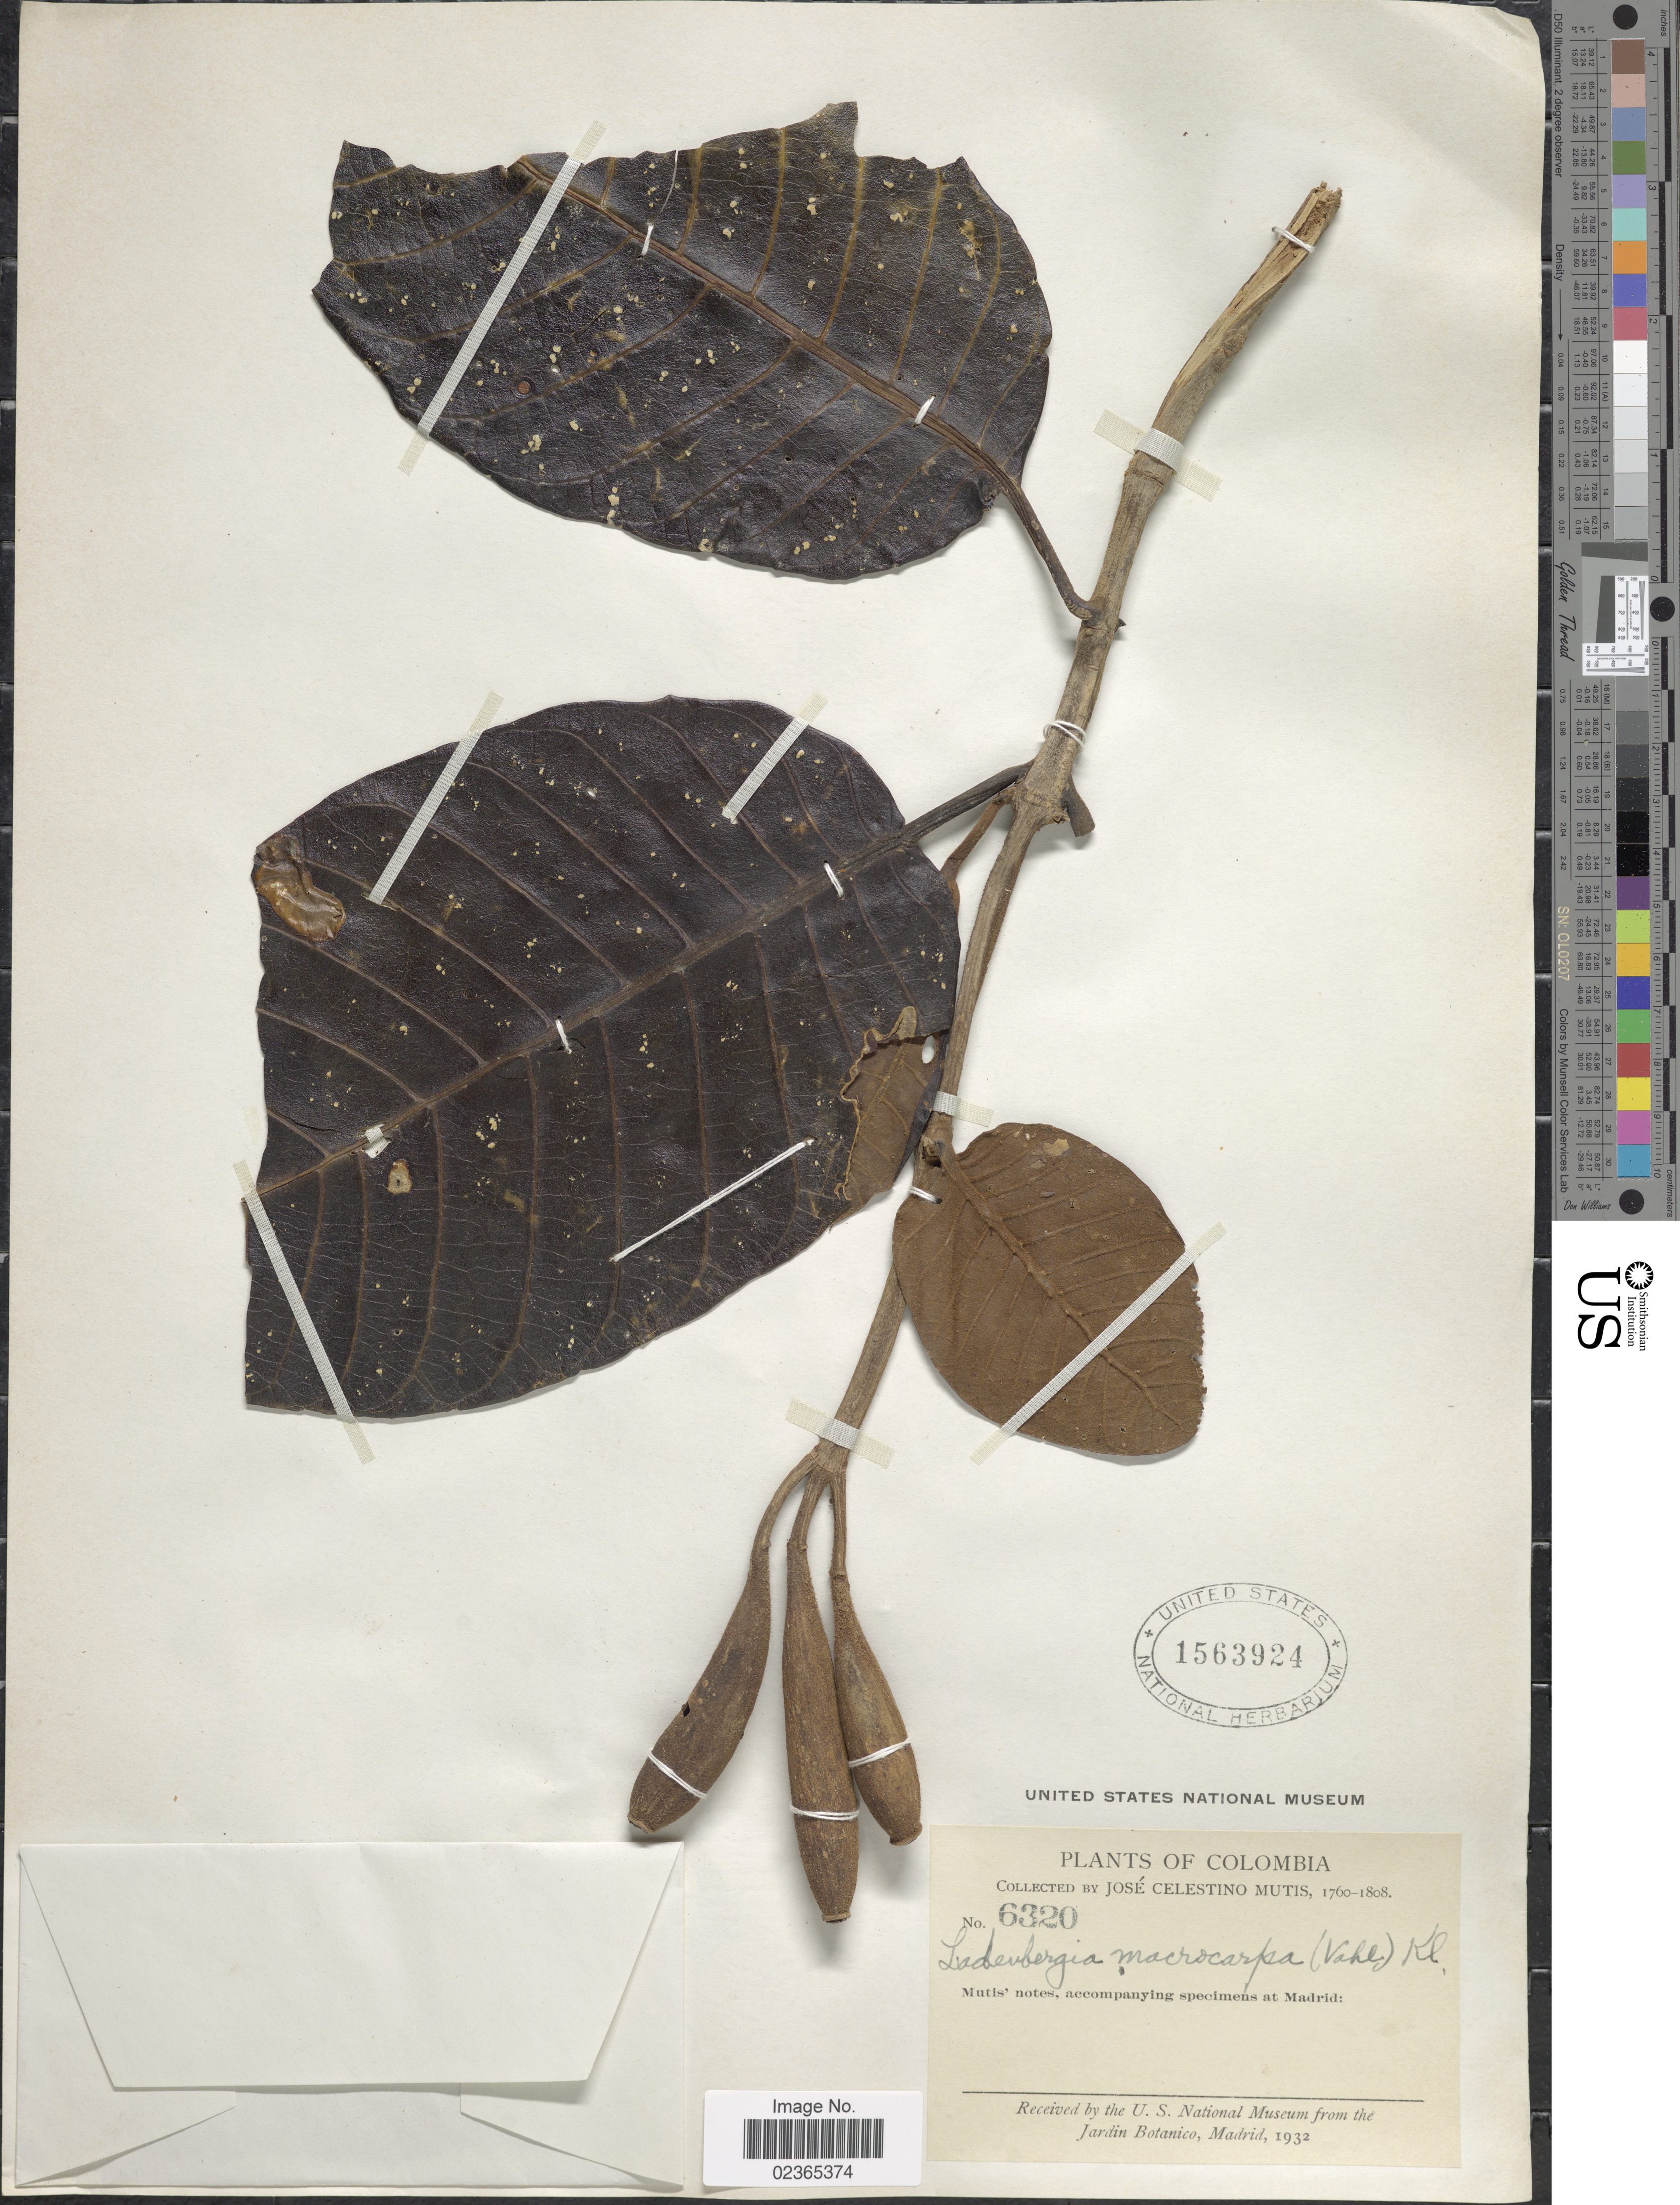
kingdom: Plantae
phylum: Tracheophyta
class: Magnoliopsida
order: Gentianales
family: Rubiaceae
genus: Ladenbergia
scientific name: Ladenbergia macrocarpa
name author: (Vahl) Klotzsch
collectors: J. C. B. Mutis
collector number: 6320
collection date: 1760/1808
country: Colombia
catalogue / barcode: US 1563924